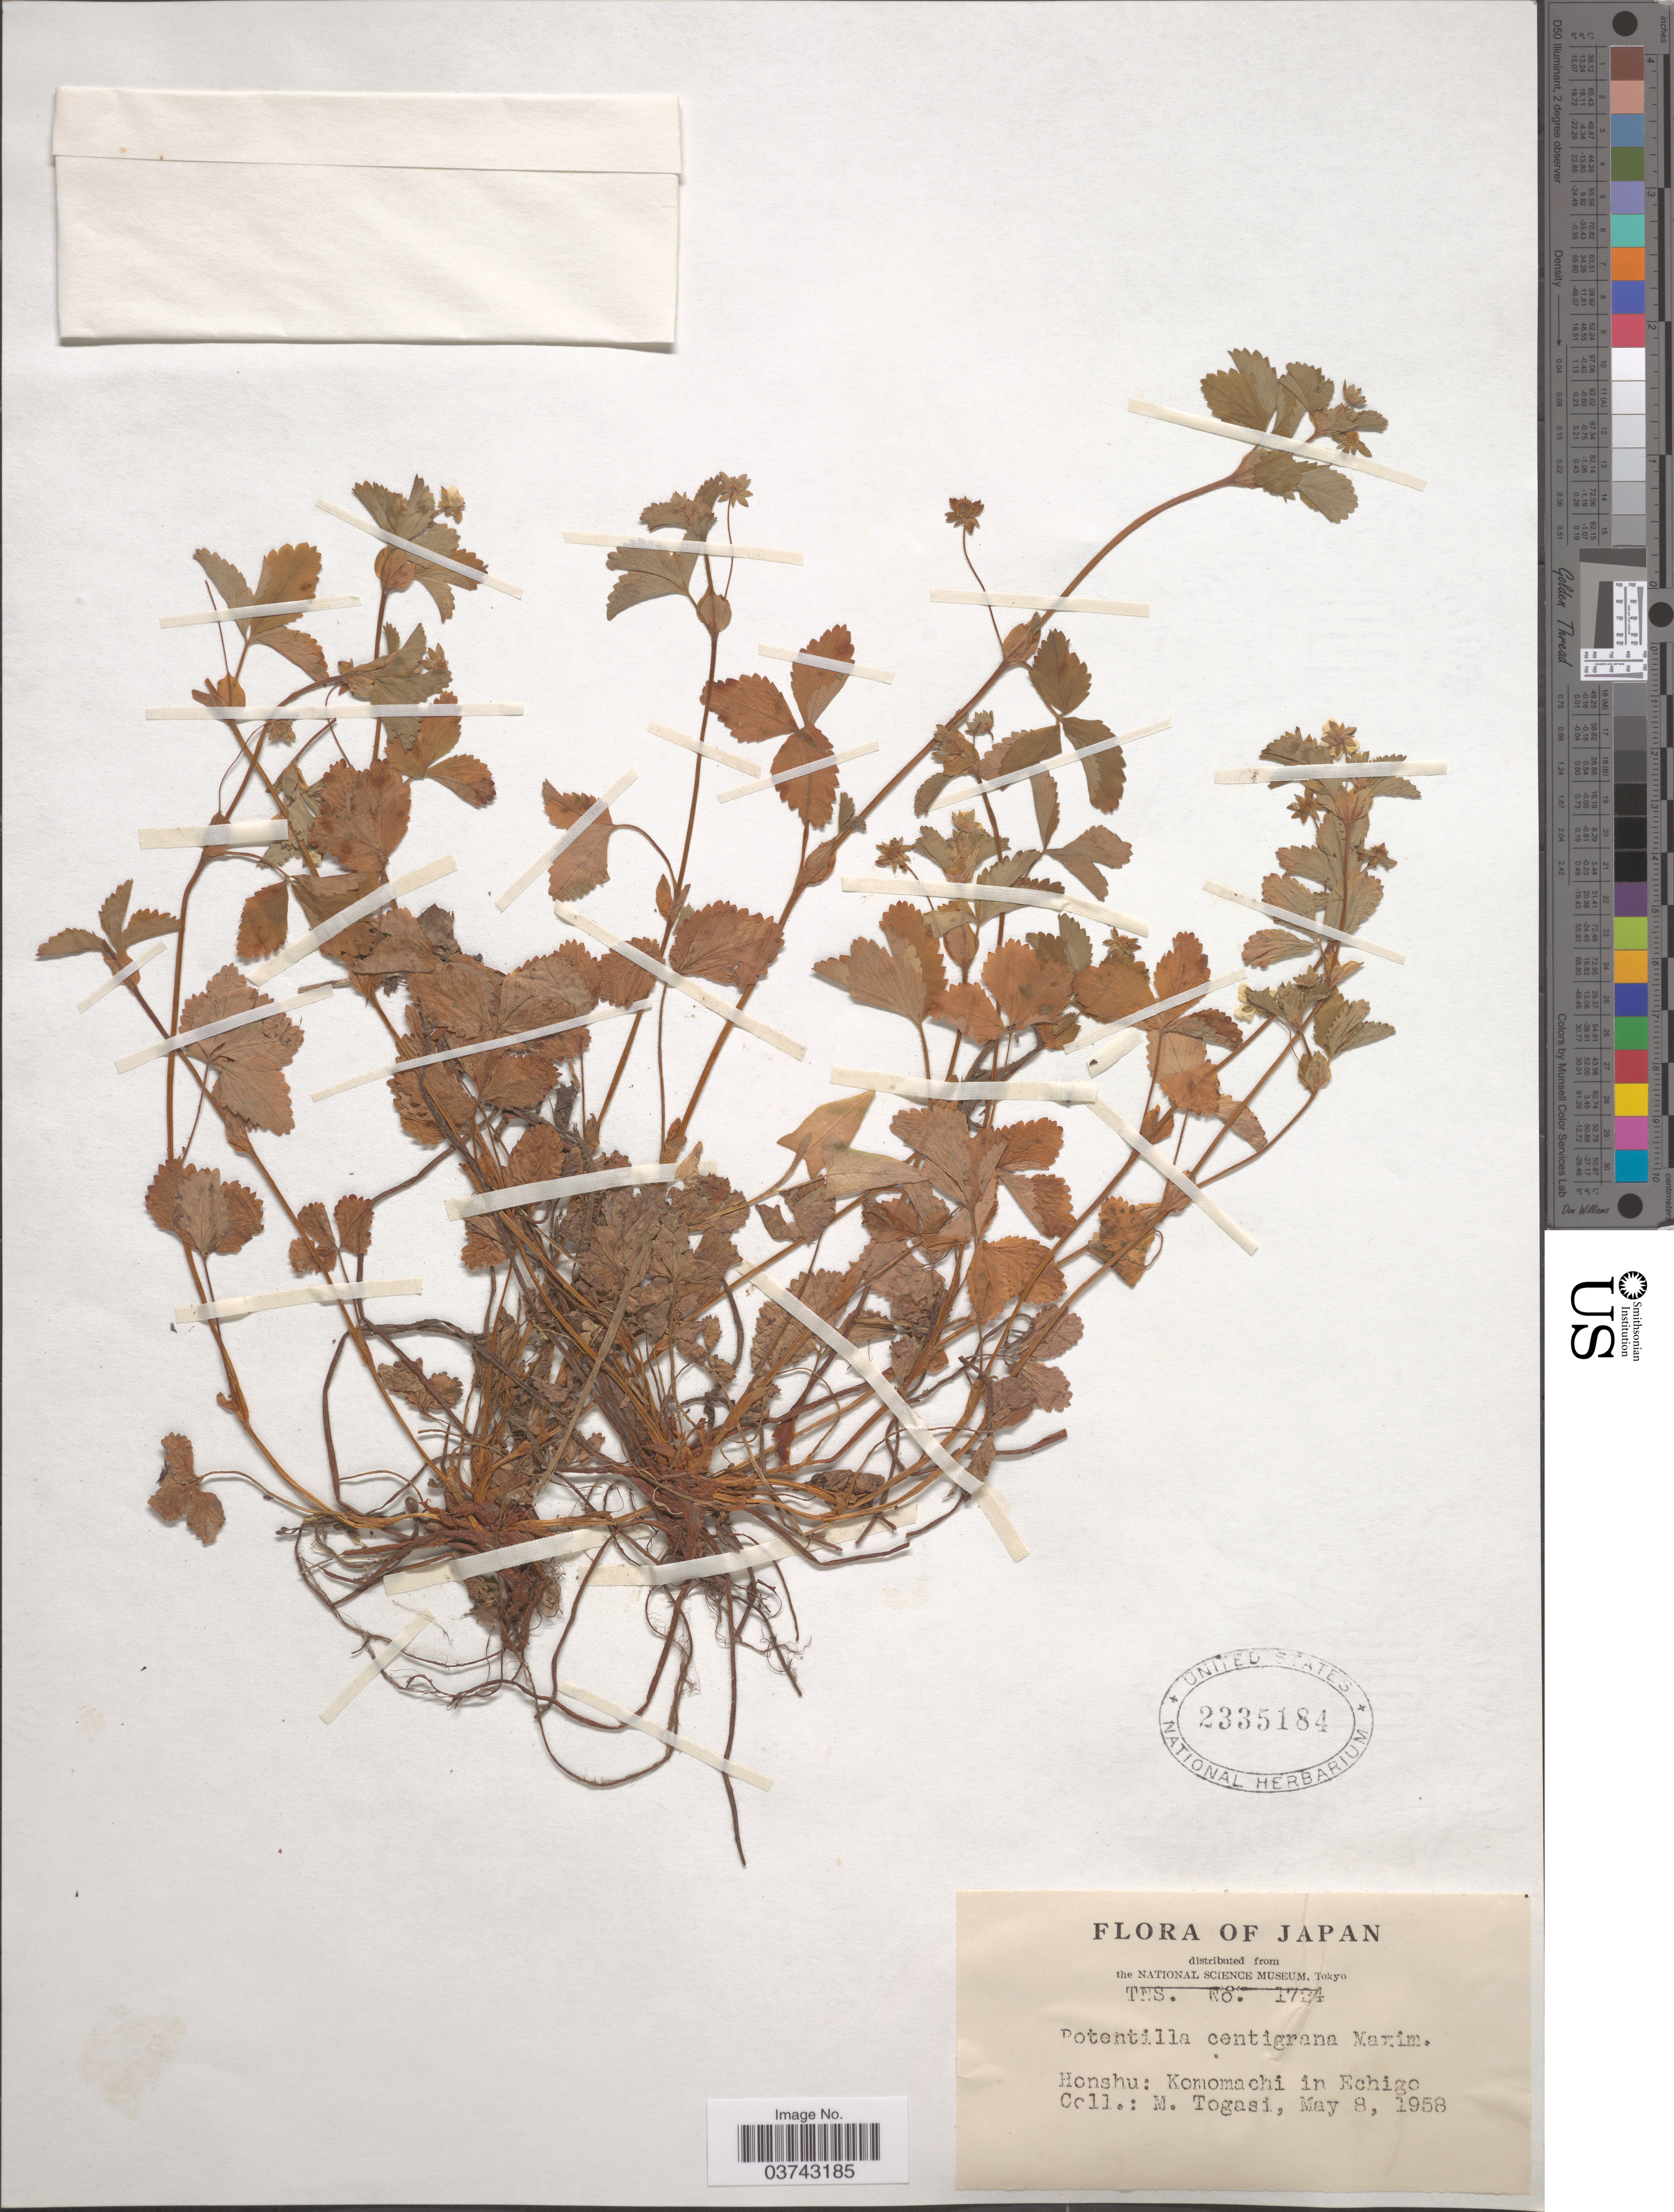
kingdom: Plantae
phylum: Tracheophyta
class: Magnoliopsida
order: Rosales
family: Rosaceae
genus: Potentilla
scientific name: Potentilla centigrana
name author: Maxim.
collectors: M. Togasi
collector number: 1724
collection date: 1958-05-08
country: Japan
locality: Honshu: Komomachi in Echigo.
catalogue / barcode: US 2335184